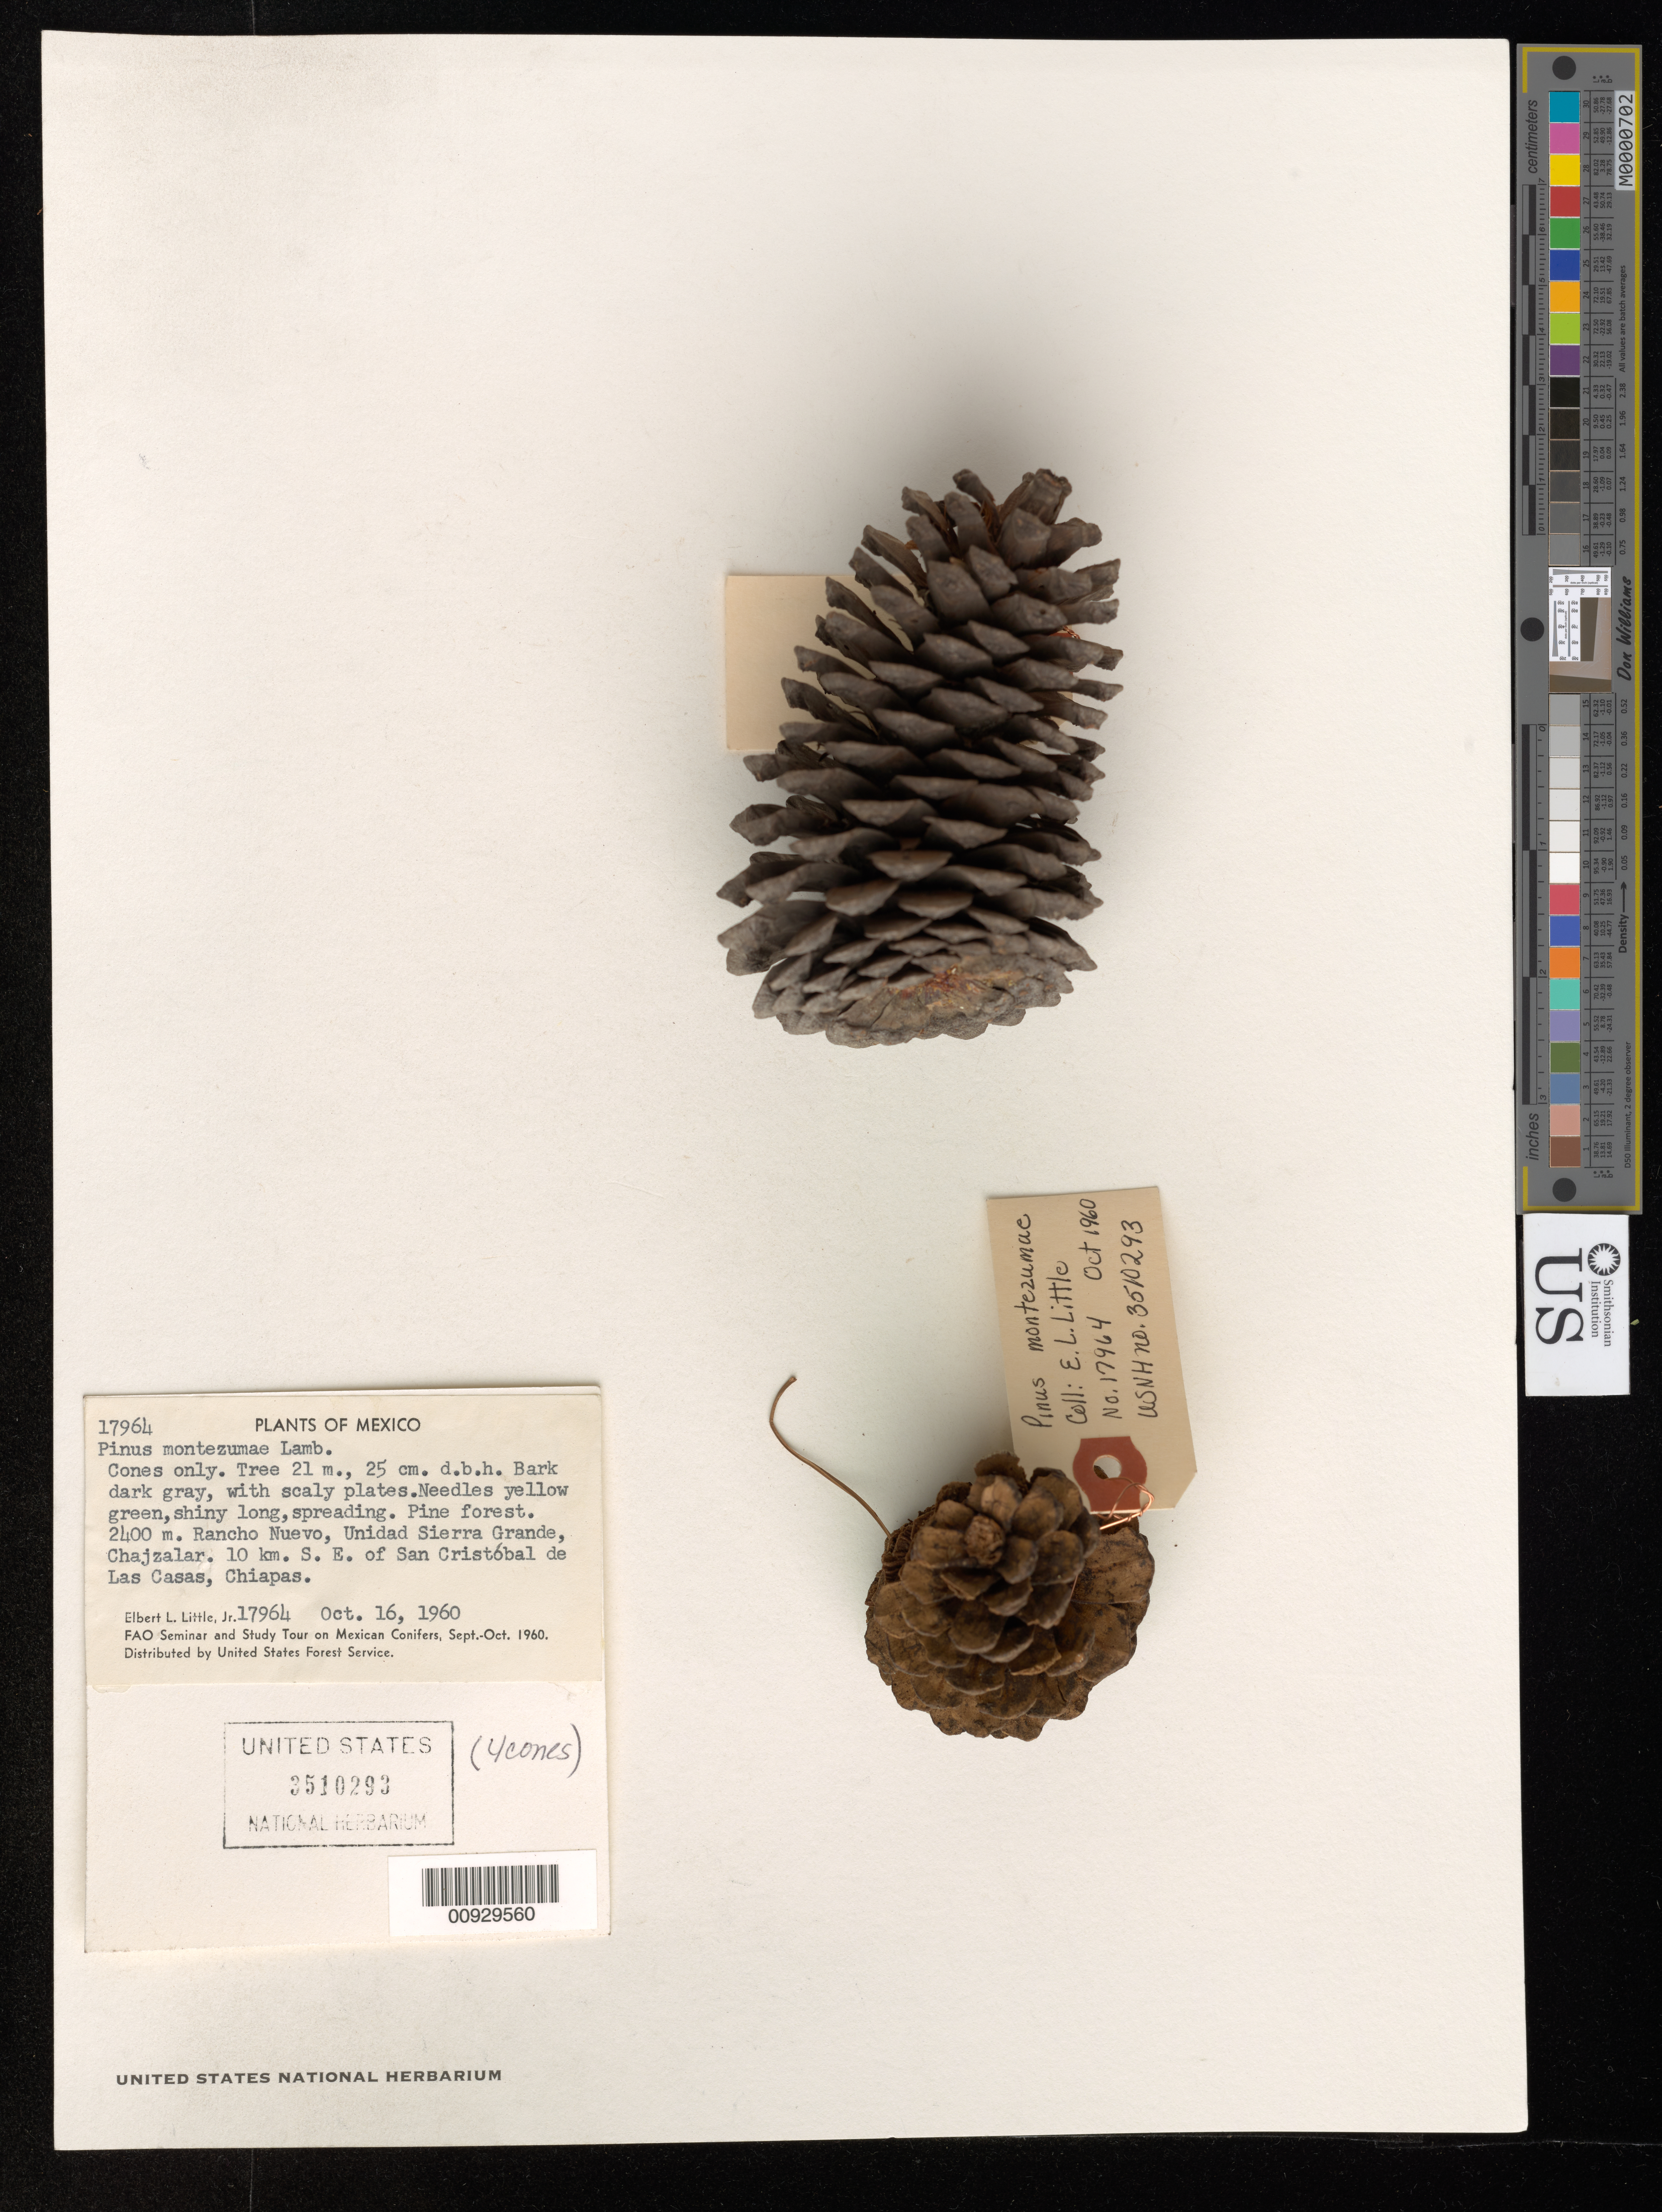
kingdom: Plantae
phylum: Tracheophyta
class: Pinopsida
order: Pinales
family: Pinaceae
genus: Pinus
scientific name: Pinus montezumae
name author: Lamb.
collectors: E. L. Little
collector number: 17964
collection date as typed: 16 Oct 1960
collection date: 1960-10-16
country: Mexico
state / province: Chiapas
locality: Rancho Nuevo, Unidad Sierra Grande, Chajzalar. 10 km. SE of San Cristóbal de las Casas.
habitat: Pine forest.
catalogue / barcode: US 3510293